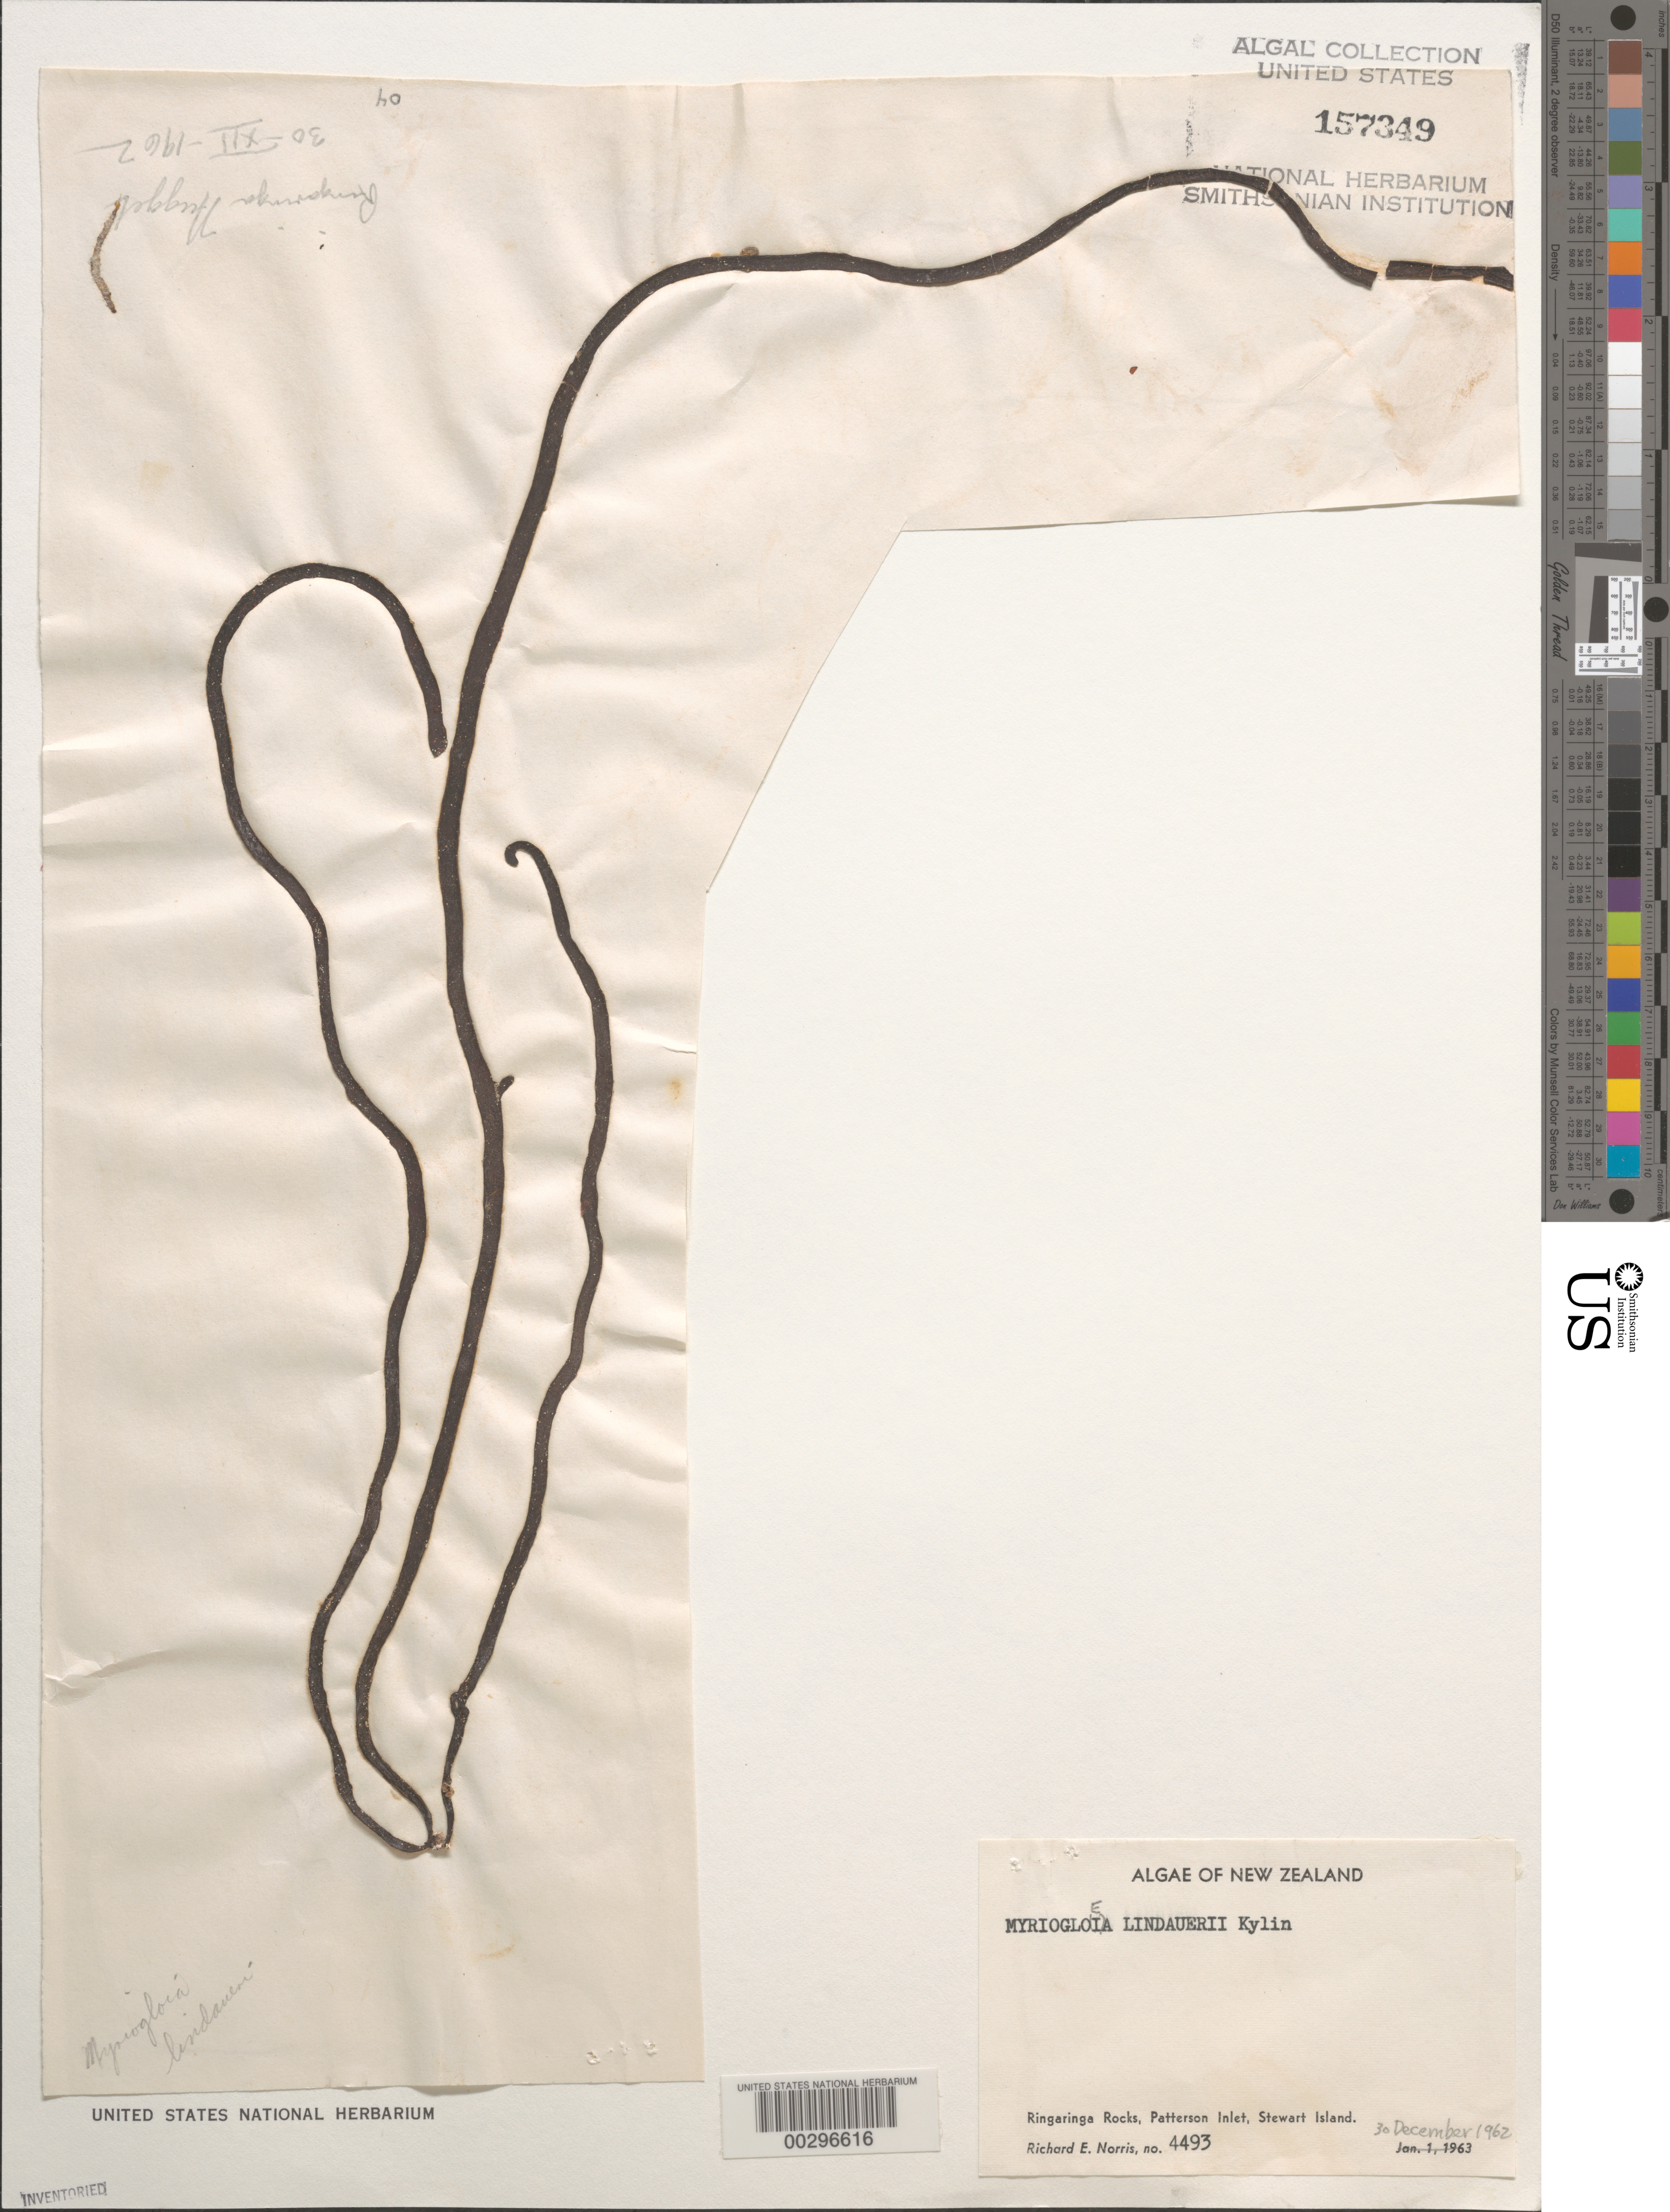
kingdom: Chromista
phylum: Ochrophyta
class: Phaeophyceae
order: Ectocarpales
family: Chordariaceae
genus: Myriogloea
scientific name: Myriogloea lindauerii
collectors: R. E. Norris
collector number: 4493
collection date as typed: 30 Dec 1962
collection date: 1962-12-30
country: New Zealand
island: Stewart Island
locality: Ringaringa Rocks, Paterson Inlet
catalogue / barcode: US 157349